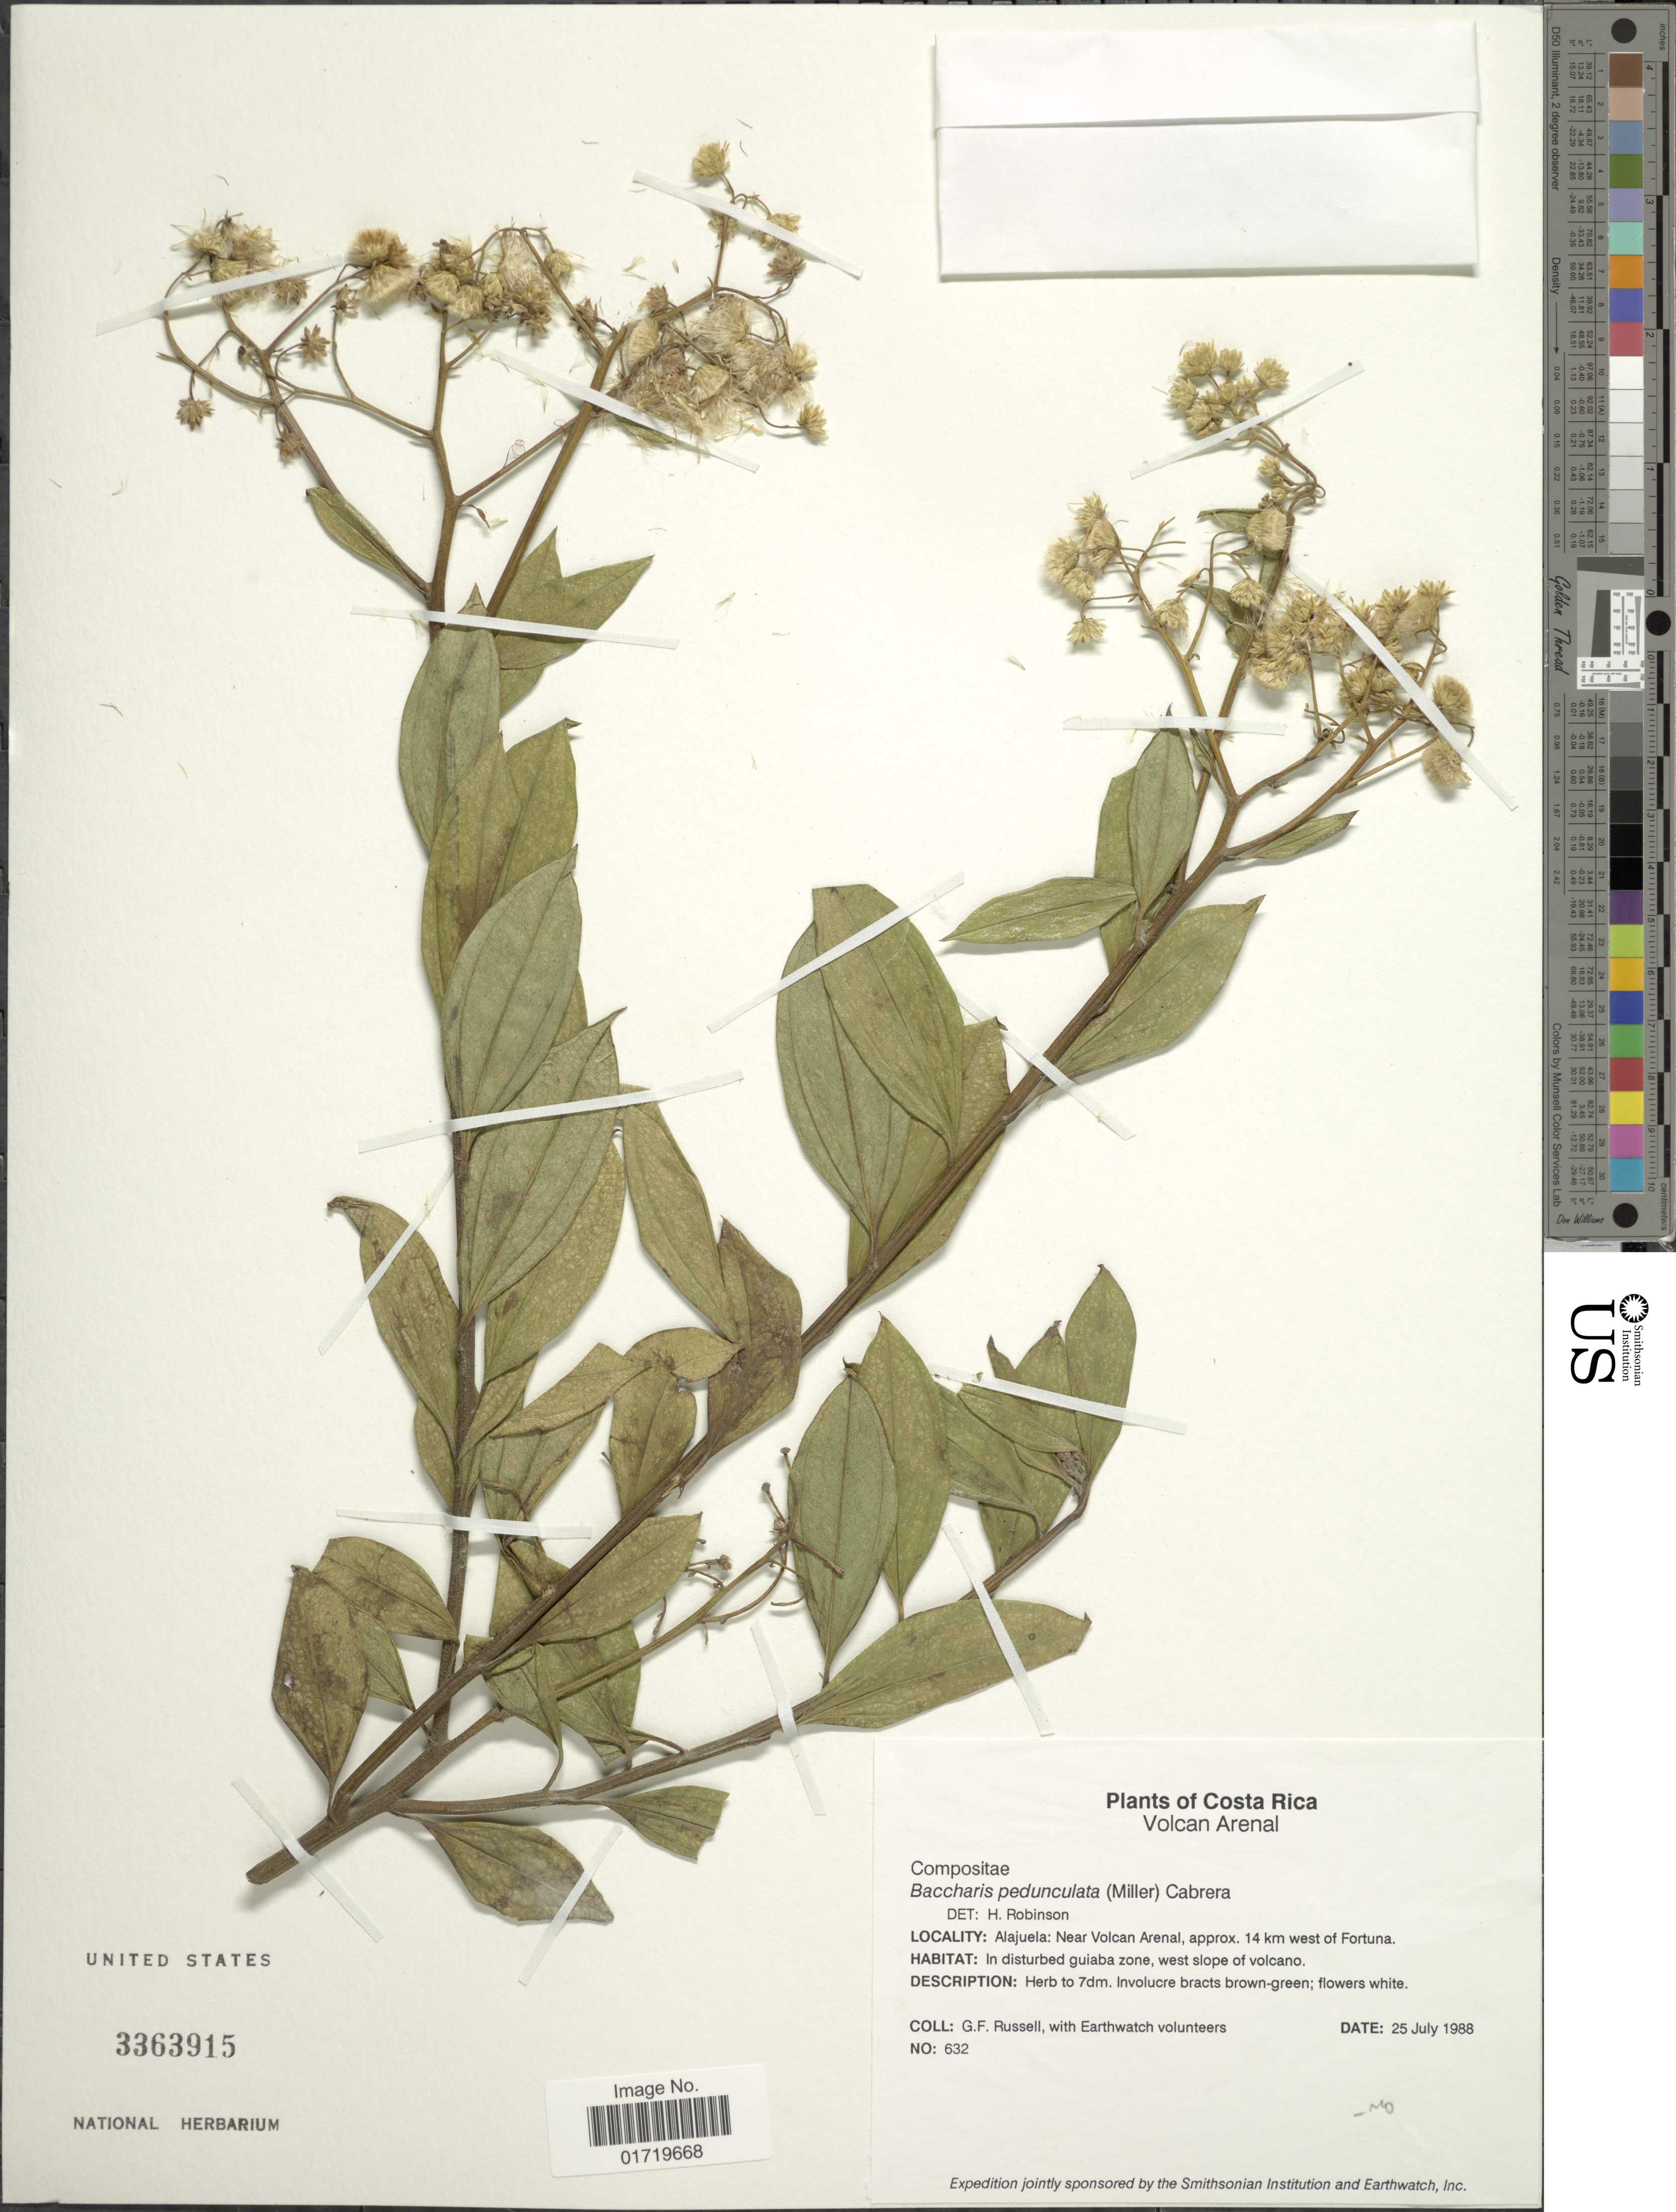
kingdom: Plantae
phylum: Tracheophyta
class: Magnoliopsida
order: Asterales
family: Asteraceae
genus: Baccharis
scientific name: Baccharis pedunculata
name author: (Mill.) Cabrera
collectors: G. Russell & Earthwatch Volunteers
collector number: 632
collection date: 1988-07-25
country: Costa Rica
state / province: Alajuela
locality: Volcan Arenal, Alajuela: Near Volcan Arenal, aprrox. 14 km west of Fortuna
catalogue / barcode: US 3363915